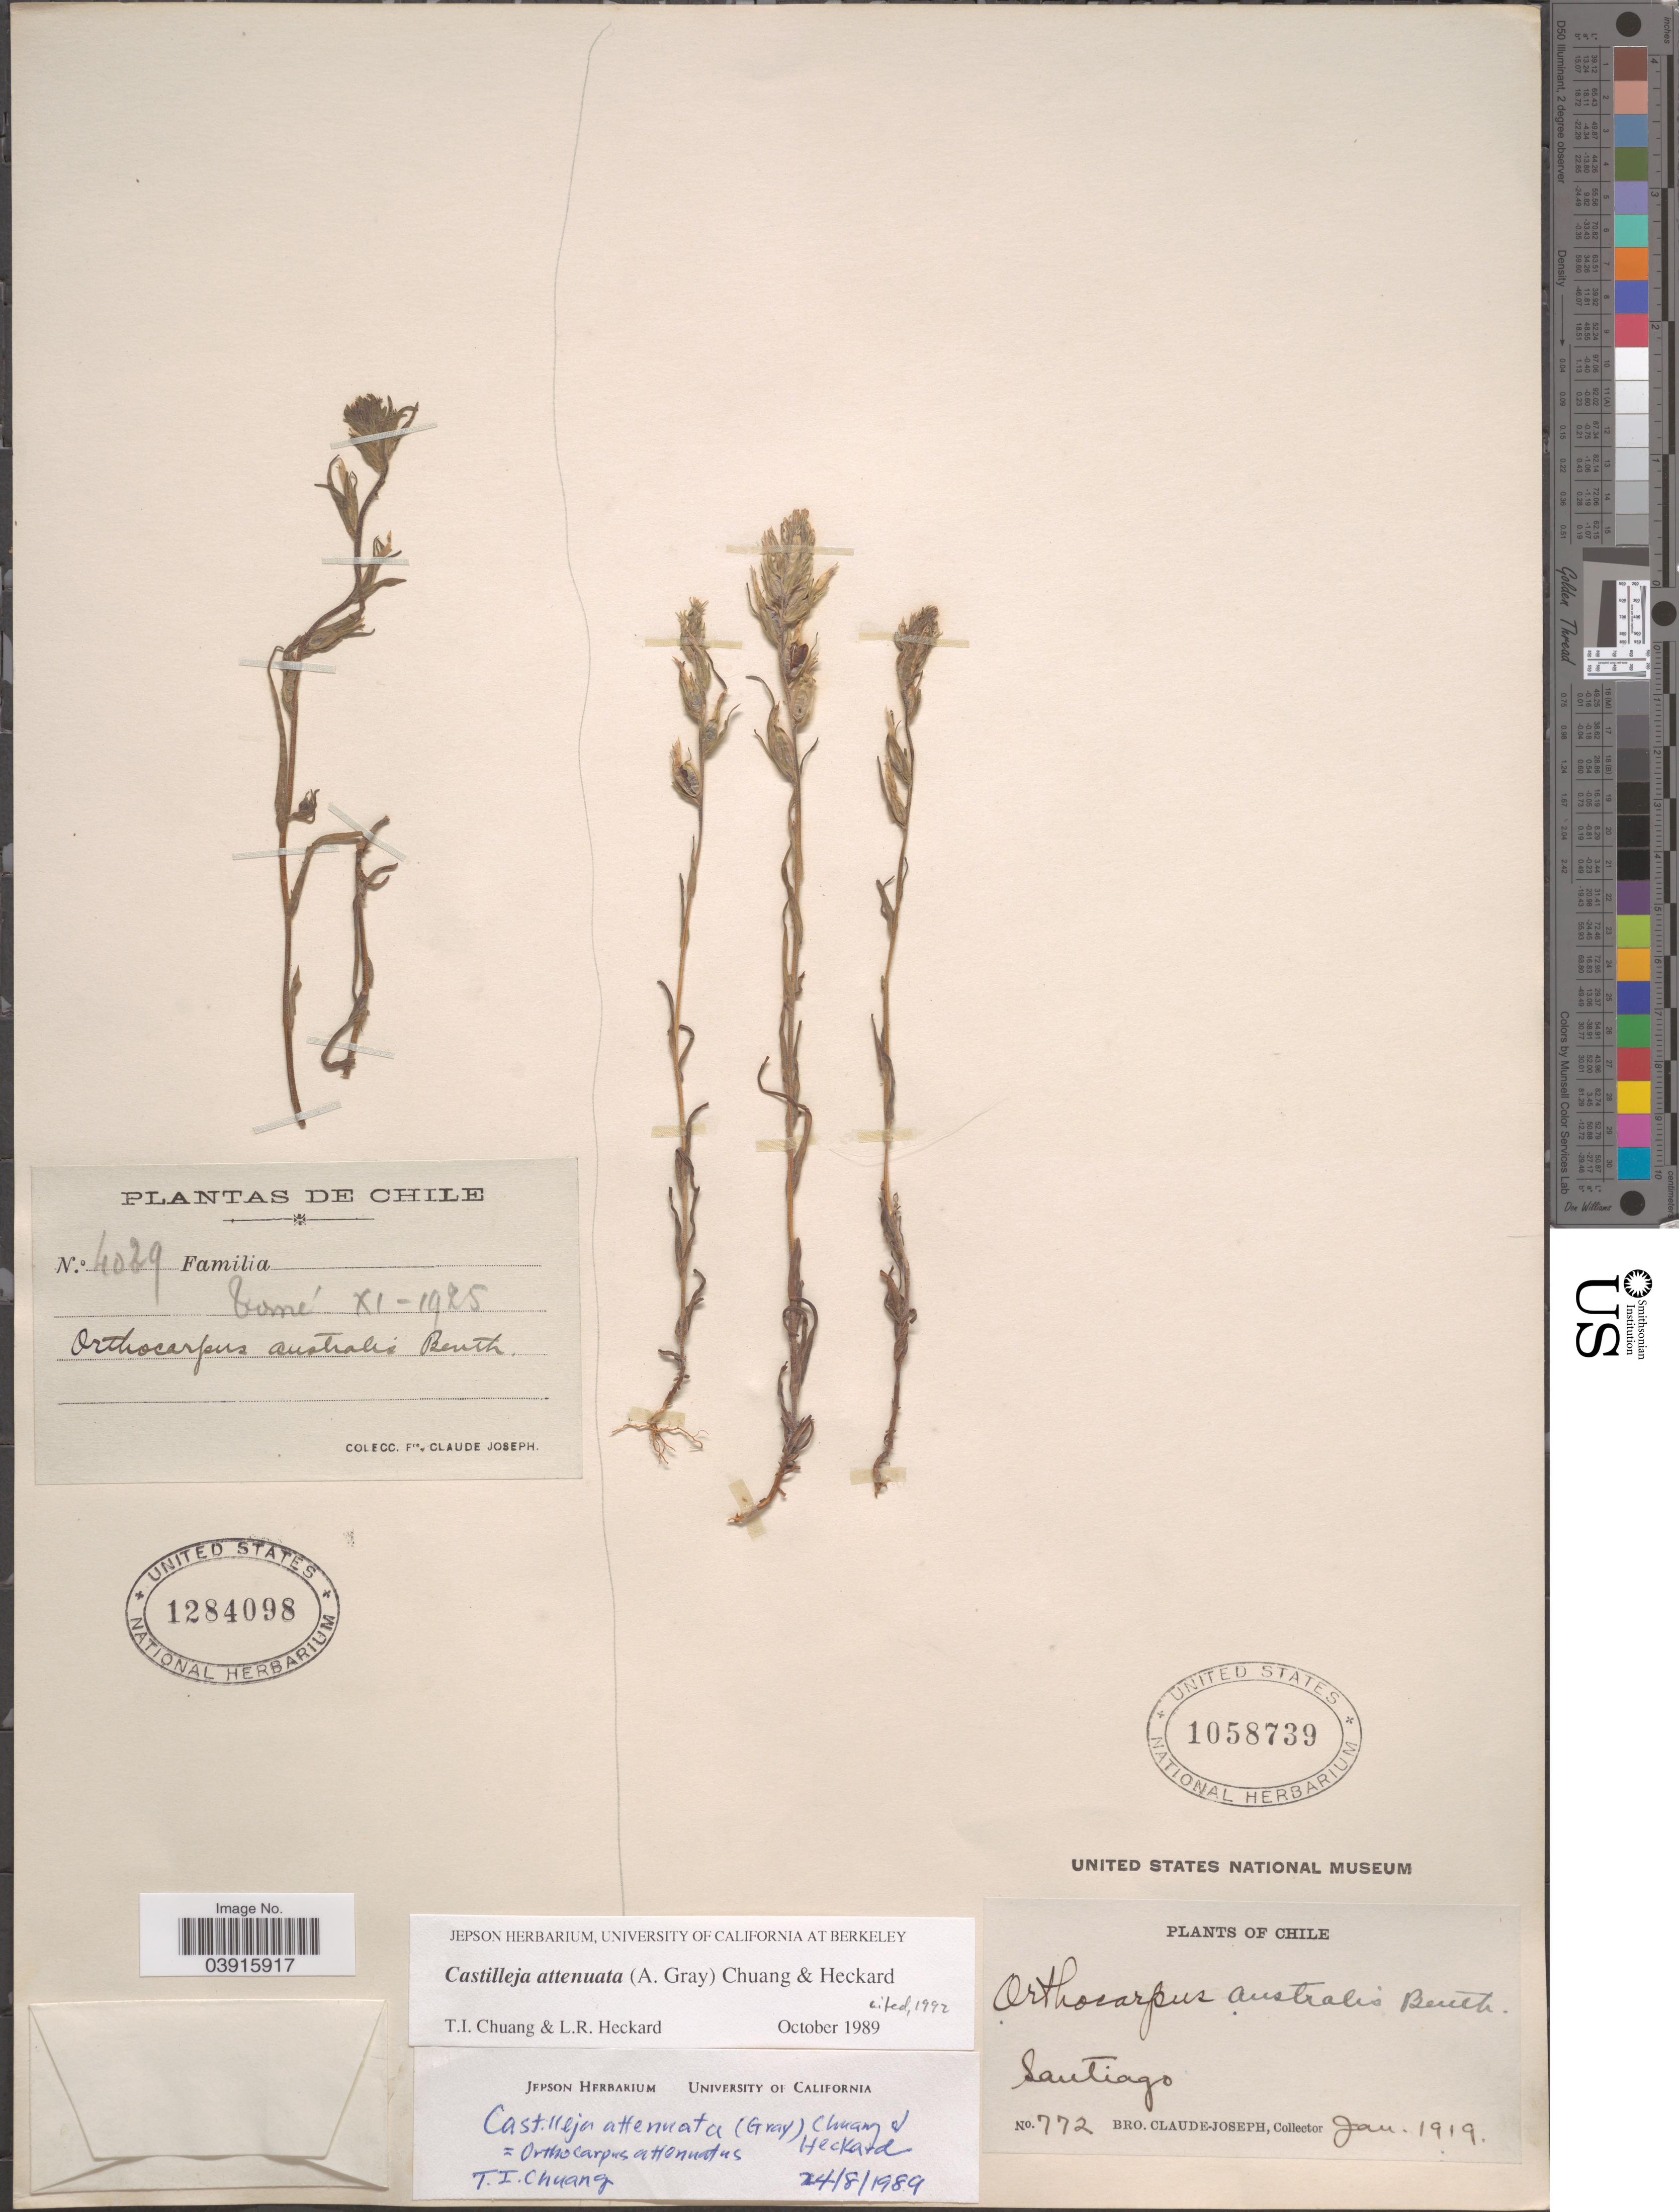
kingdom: Plantae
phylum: Tracheophyta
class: Magnoliopsida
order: Lamiales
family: Orobanchaceae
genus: Castilleja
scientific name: Castilleja attenuata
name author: (A. Gray) T.I. Chuang & Heckard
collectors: Bro. Claude-Joseph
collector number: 772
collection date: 1919-01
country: Chile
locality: Santiago.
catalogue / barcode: US 1058739-2